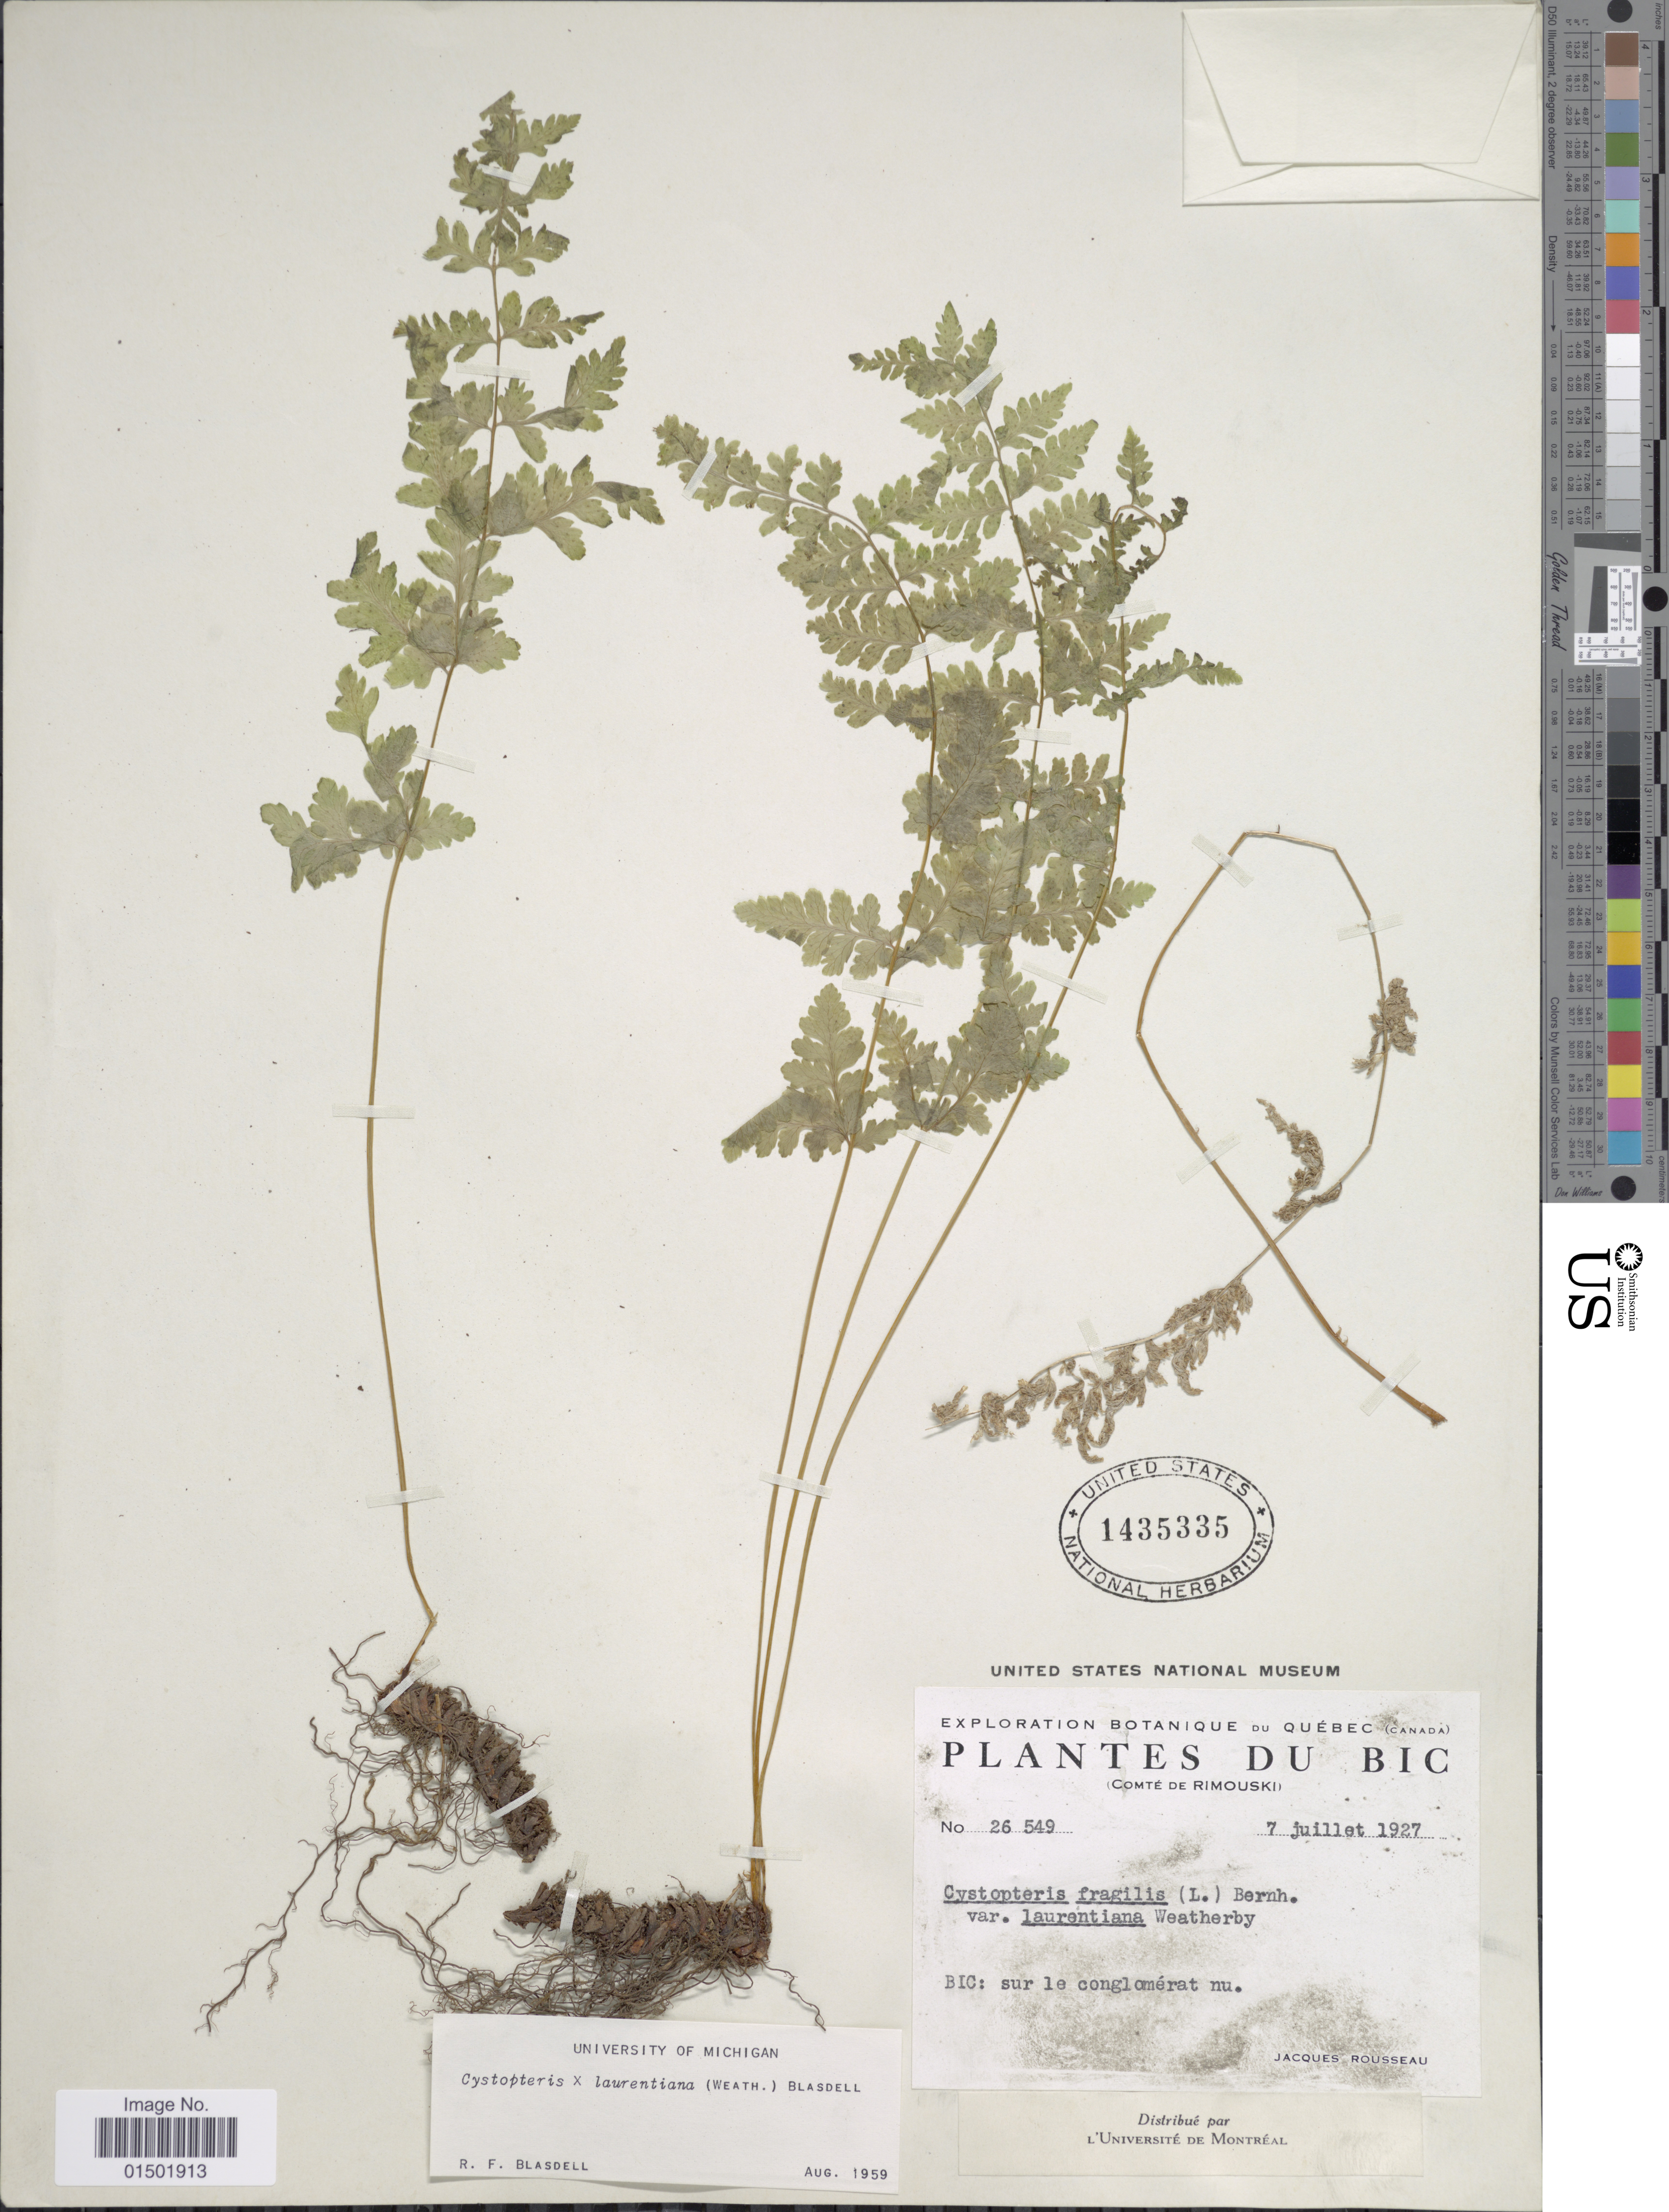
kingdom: Plantae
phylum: Tracheophyta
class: Polypodiopsida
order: Polypodiales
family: Cystopteridaceae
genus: Cystopteris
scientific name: Cystopteris laurentiana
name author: (Weath.) Blasdell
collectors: J. Rousseau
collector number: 26549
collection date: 1927-07-07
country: Canada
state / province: Quebec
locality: Bic, (Comte de Rimouski). Bic: sur le conglomerat nu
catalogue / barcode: US 1435335